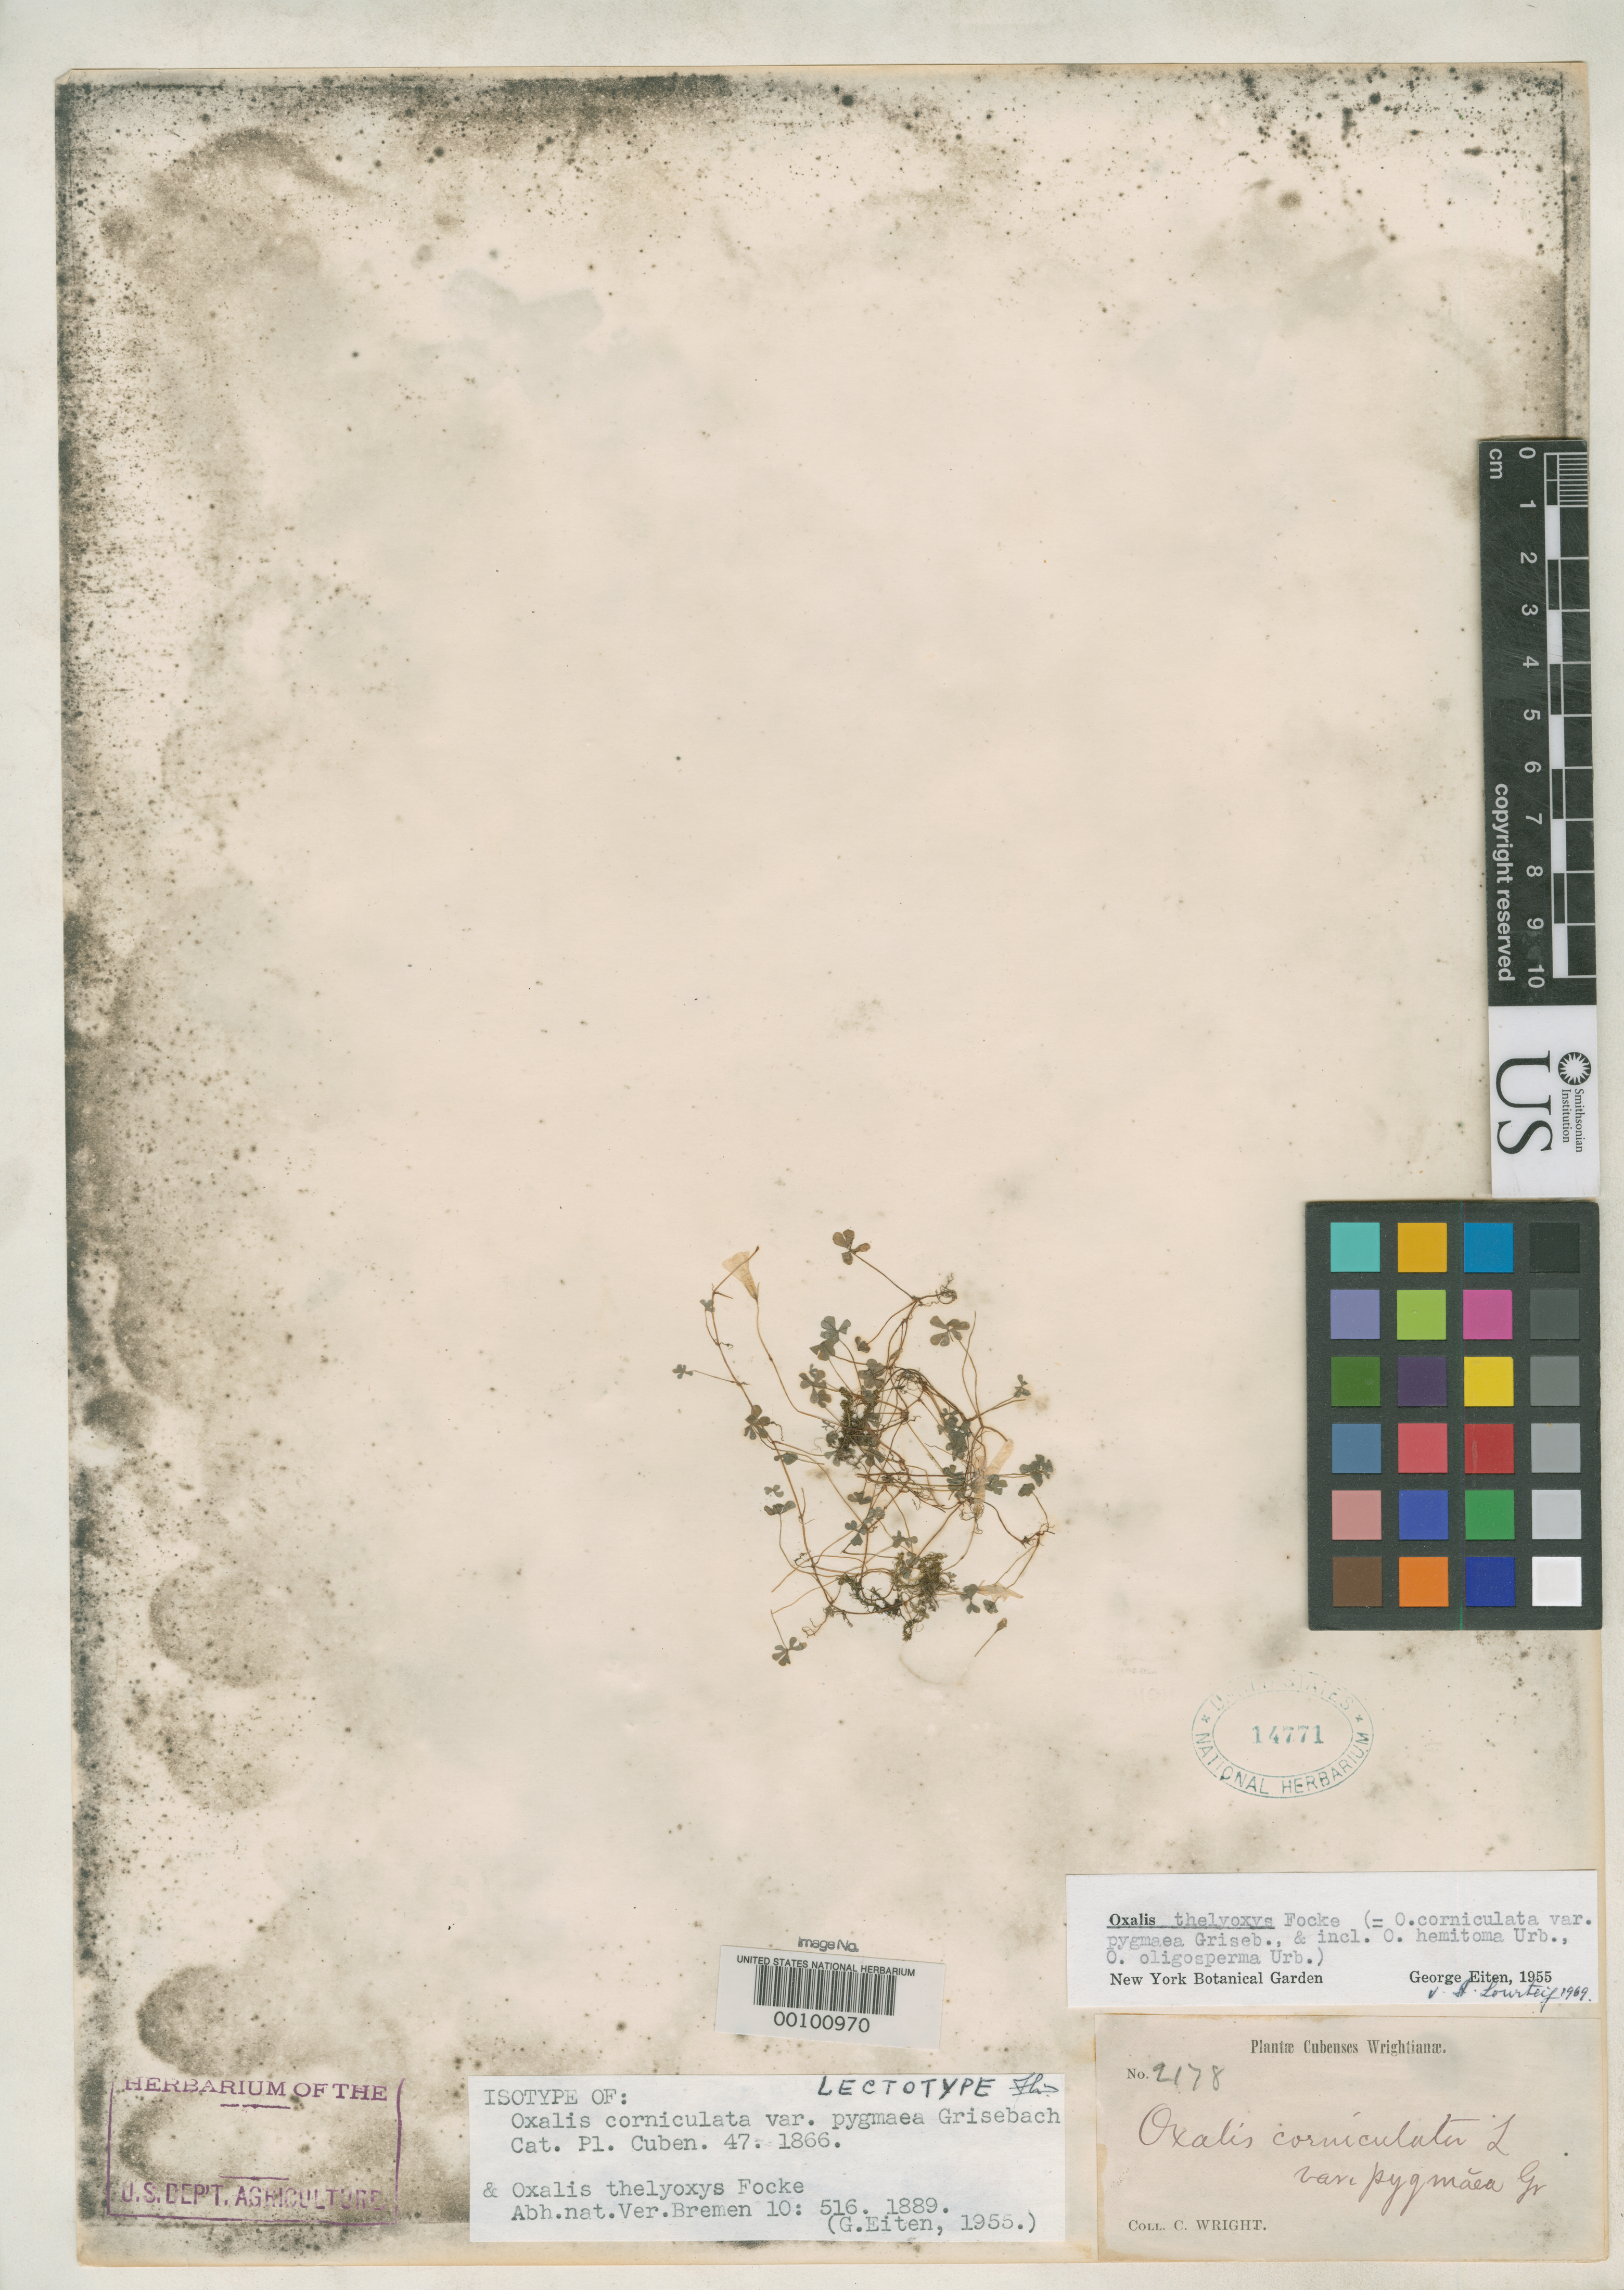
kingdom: Plantae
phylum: Tracheophyta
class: Magnoliopsida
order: Oxalidales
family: Oxalidaceae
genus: Oxalis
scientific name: Oxalis corniculata var. pygmaea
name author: Griseb.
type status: Isotype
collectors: C. Wright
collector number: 2178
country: Cuba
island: Greater Antilles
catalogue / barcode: US 14771